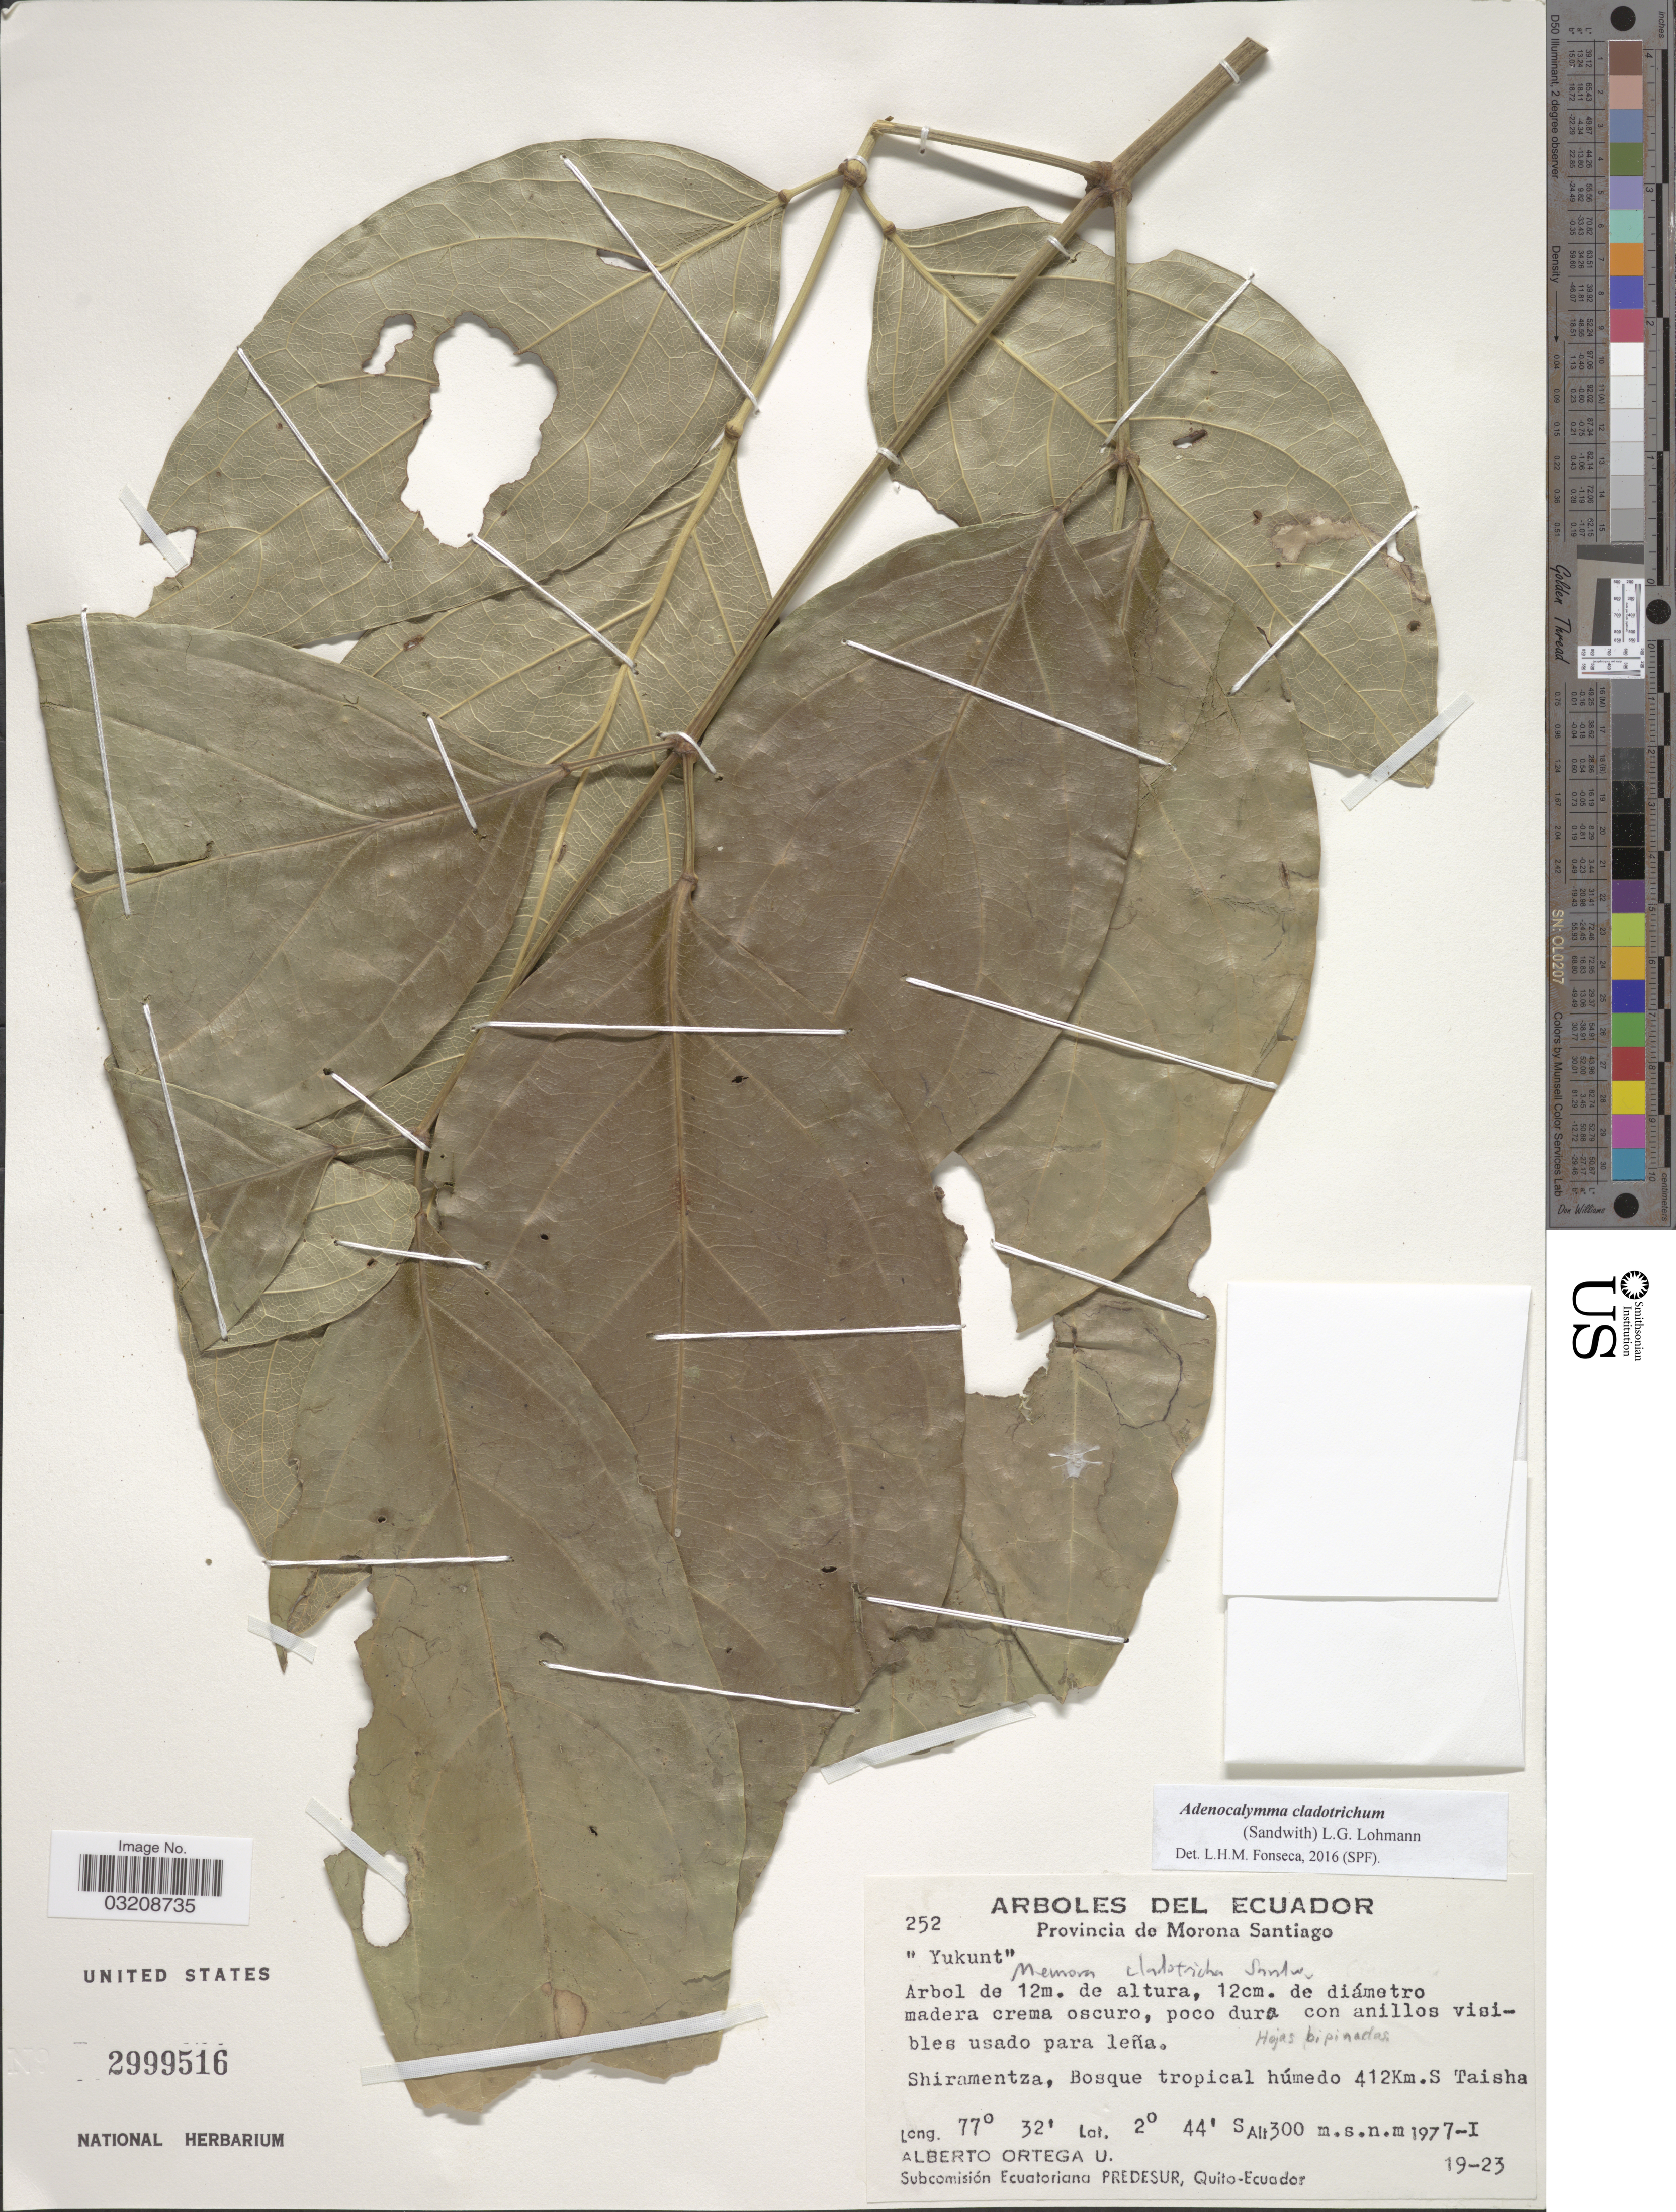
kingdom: Plantae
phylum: Tracheophyta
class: Magnoliopsida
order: Lamiales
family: Bignoniaceae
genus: Adenocalymma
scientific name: Adenocalymma cladotrichum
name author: (Sandwith) L.G. Lohmann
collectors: A. T. Ortega U.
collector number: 252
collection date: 1977-01-19/1977-01-23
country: Ecuador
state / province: Morona-Santiago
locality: Shiramentza, Bosque tropical húmedo 412Km. S Taisha.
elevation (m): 300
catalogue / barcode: US 2999516